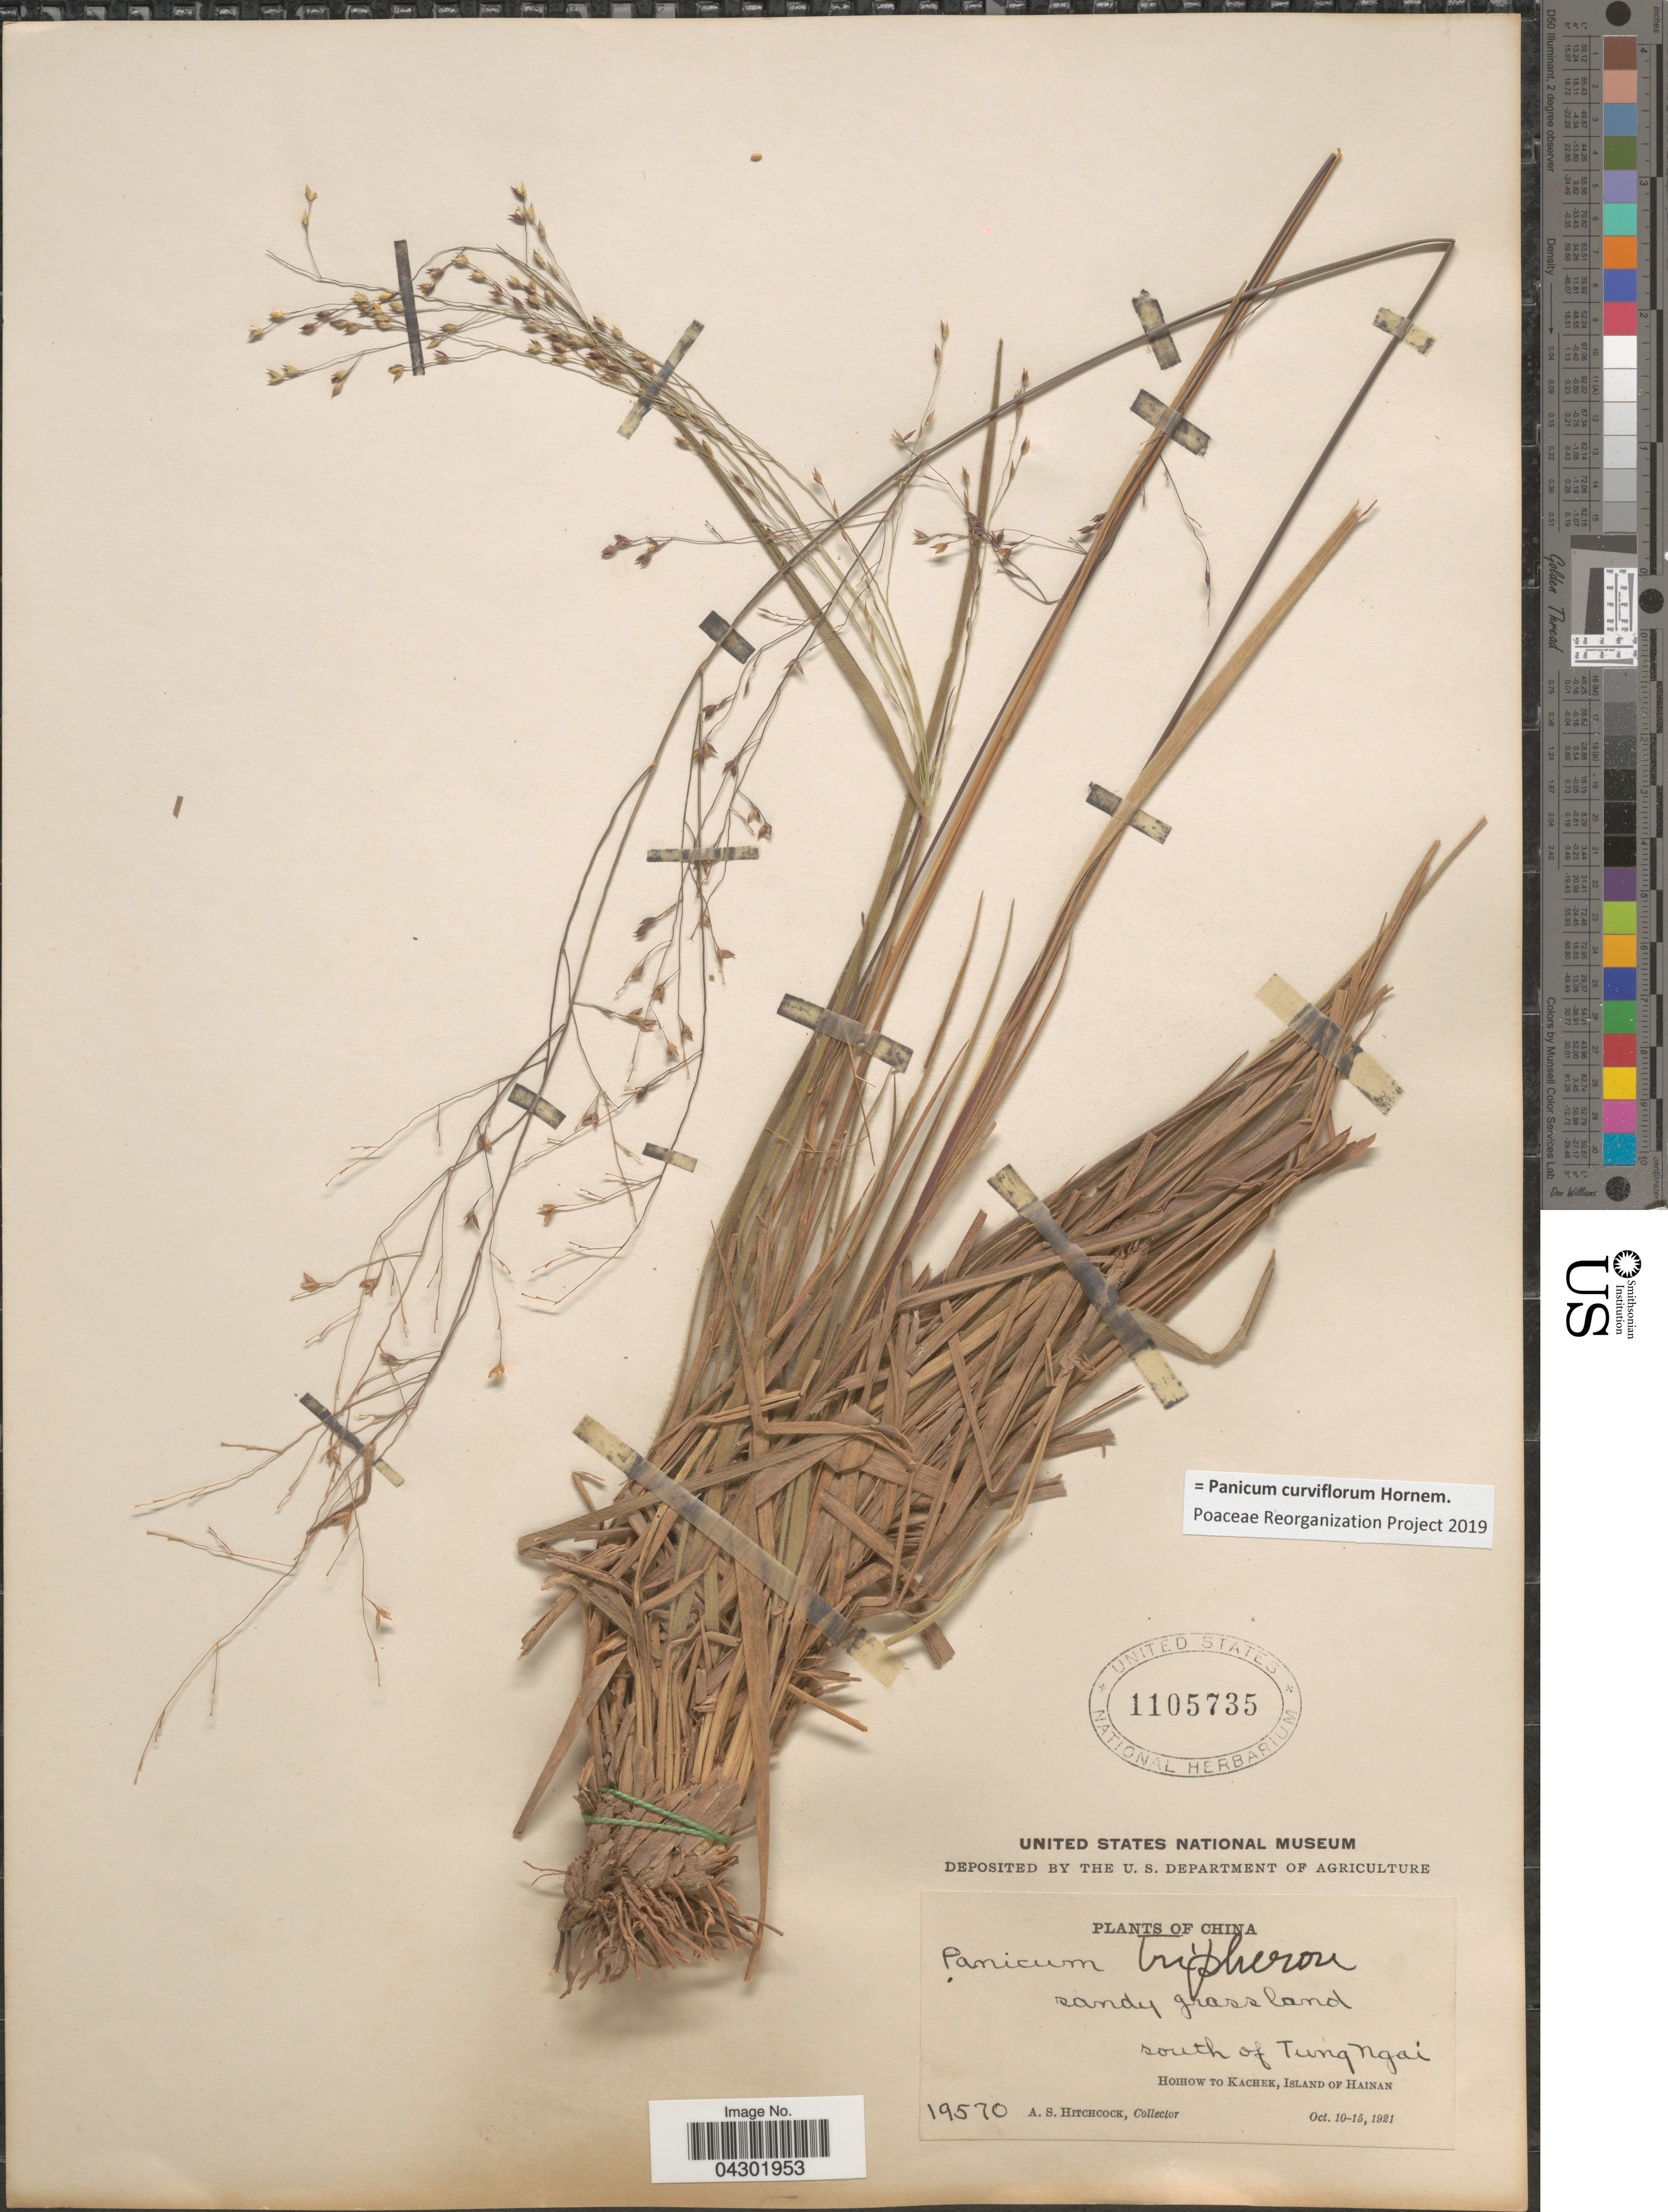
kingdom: Plantae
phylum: Tracheophyta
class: Liliopsida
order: Poales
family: Poaceae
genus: Panicum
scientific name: Panicum curviflorum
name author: Hornem.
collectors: A. S. Hitchcock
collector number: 19570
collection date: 1921-10-10/1921-10-15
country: China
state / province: Hainan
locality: South of Tung Ngai. Hoihow to Kachek, Island of Hainan.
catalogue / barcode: US 1105735